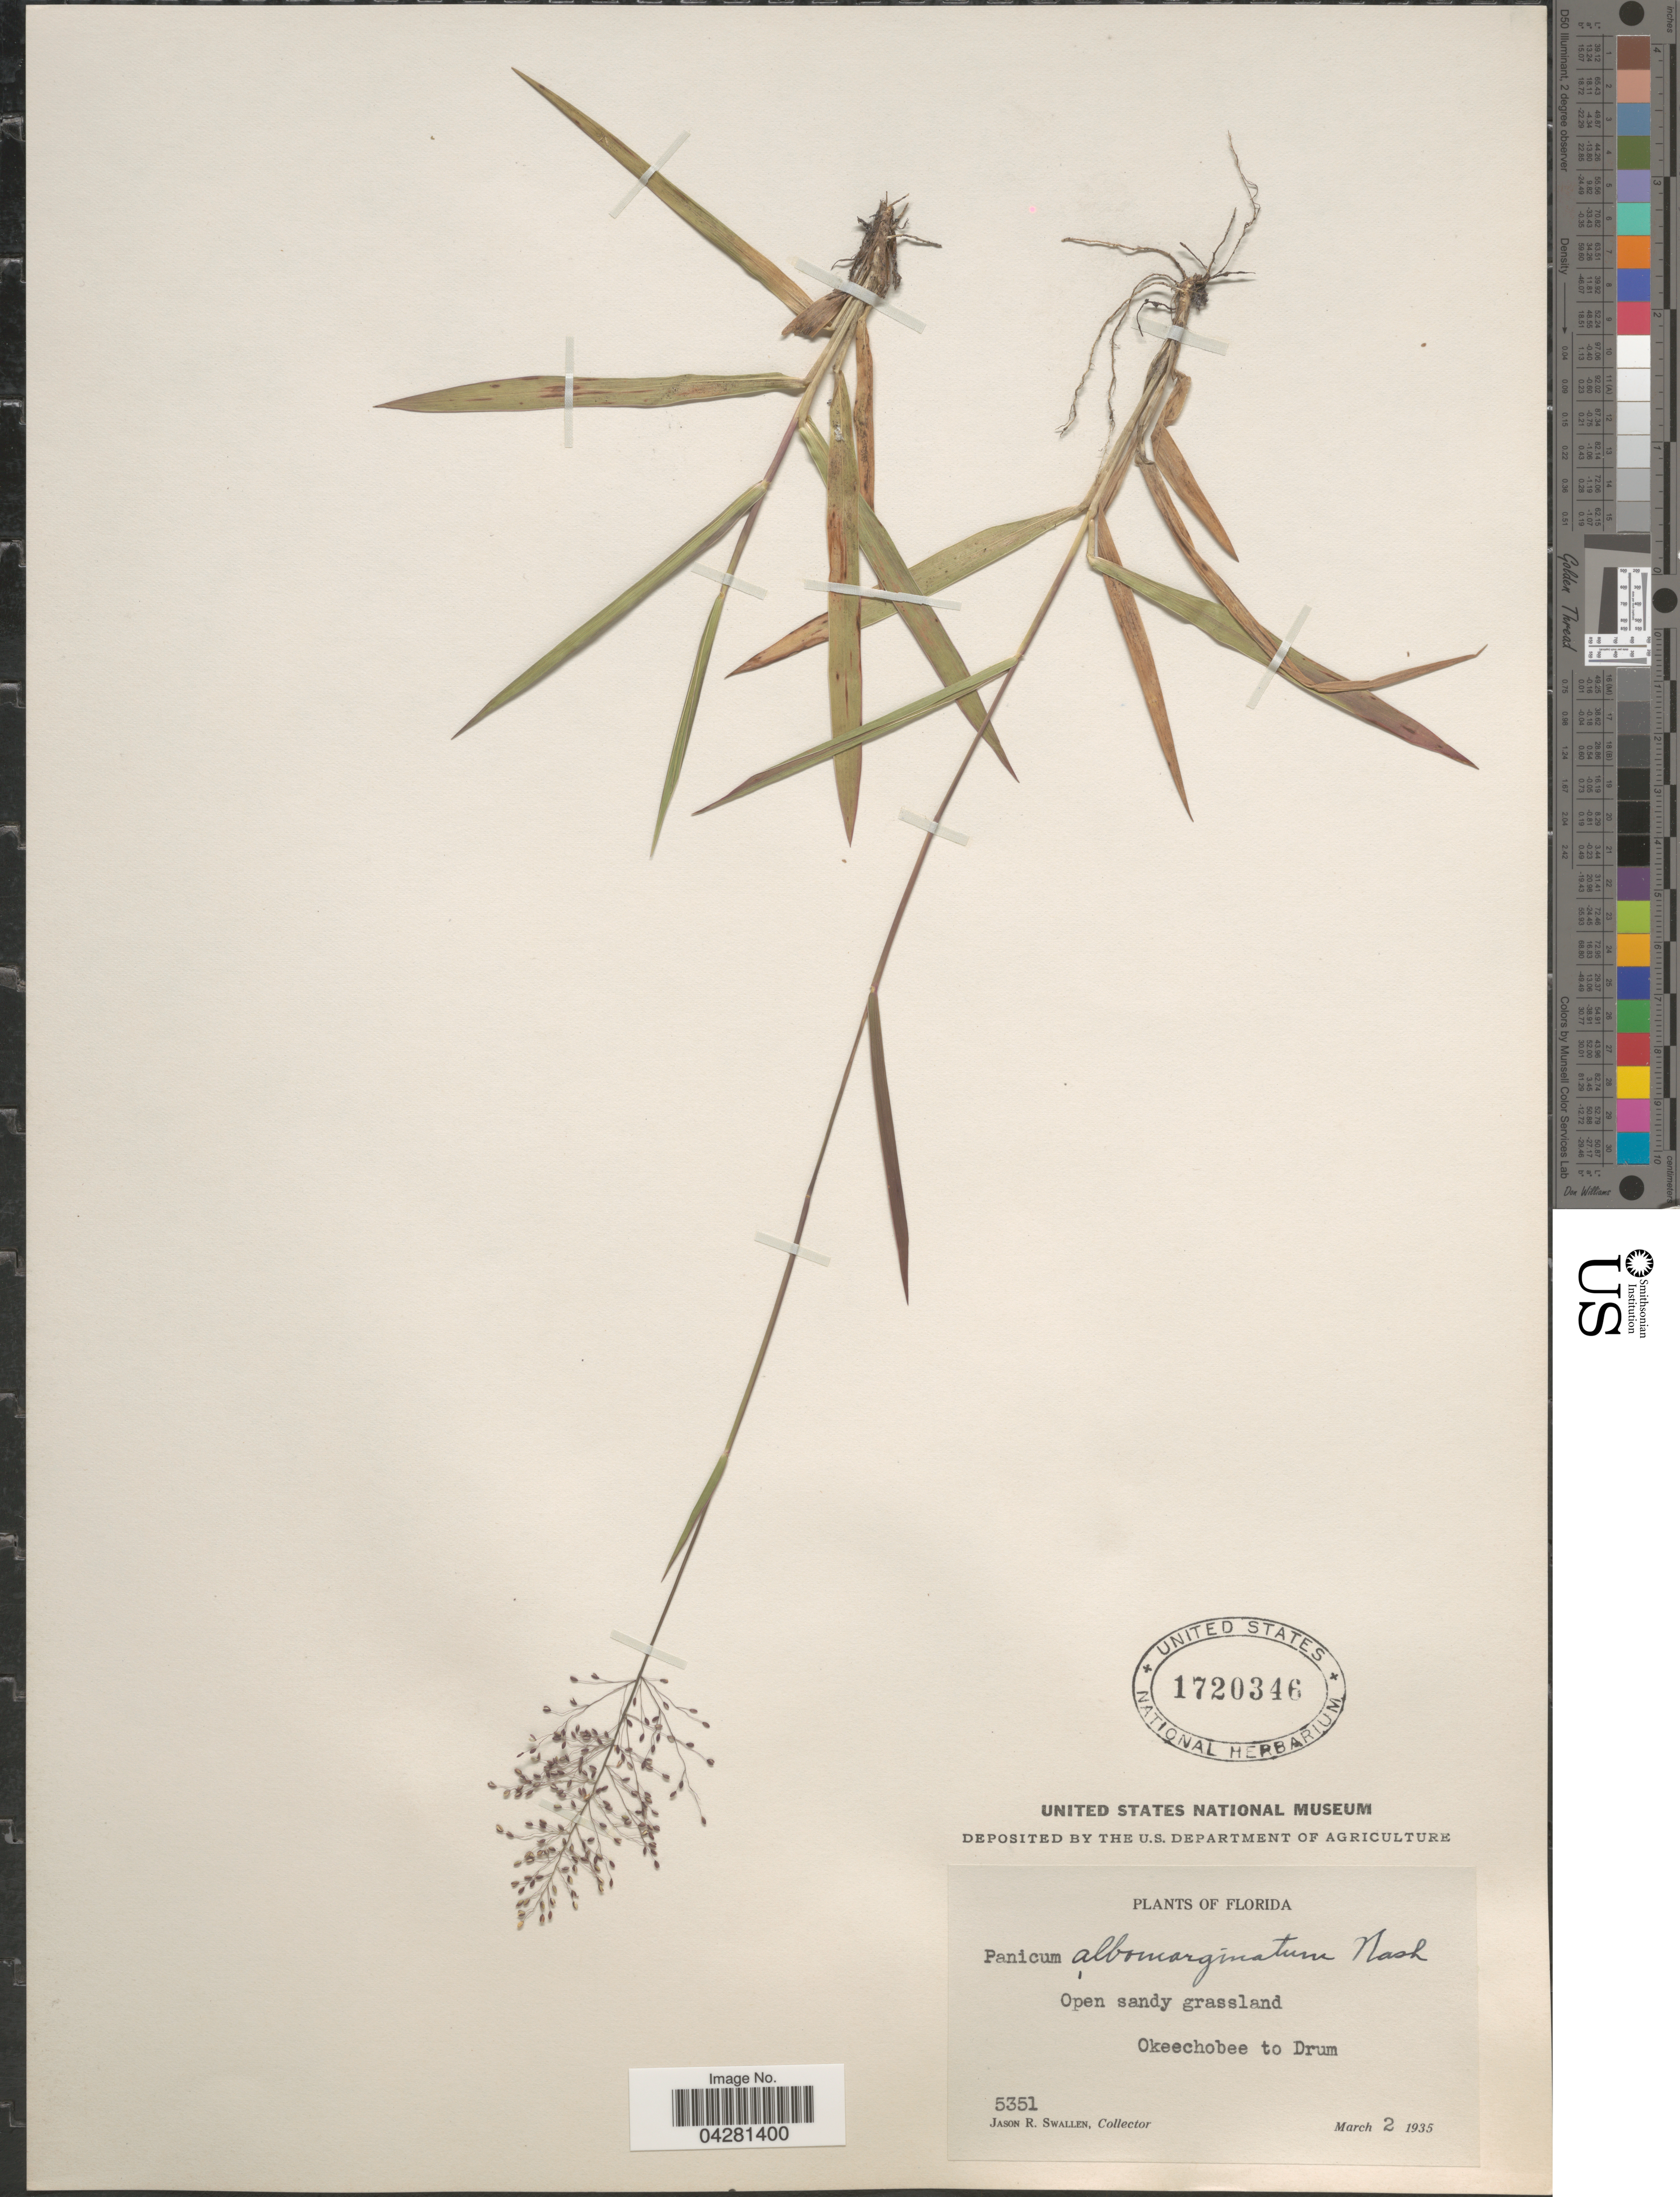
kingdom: Plantae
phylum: Tracheophyta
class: Liliopsida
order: Poales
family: Poaceae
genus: Dichanthelium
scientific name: Dichanthelium dichotomum var. unciphyllum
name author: (Trin.) Davidse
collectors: J. R. Swallen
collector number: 5351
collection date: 1935-03-02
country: United States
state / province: Florida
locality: Open sandy grassland Okeechobee to Drum.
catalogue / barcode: US 1720346